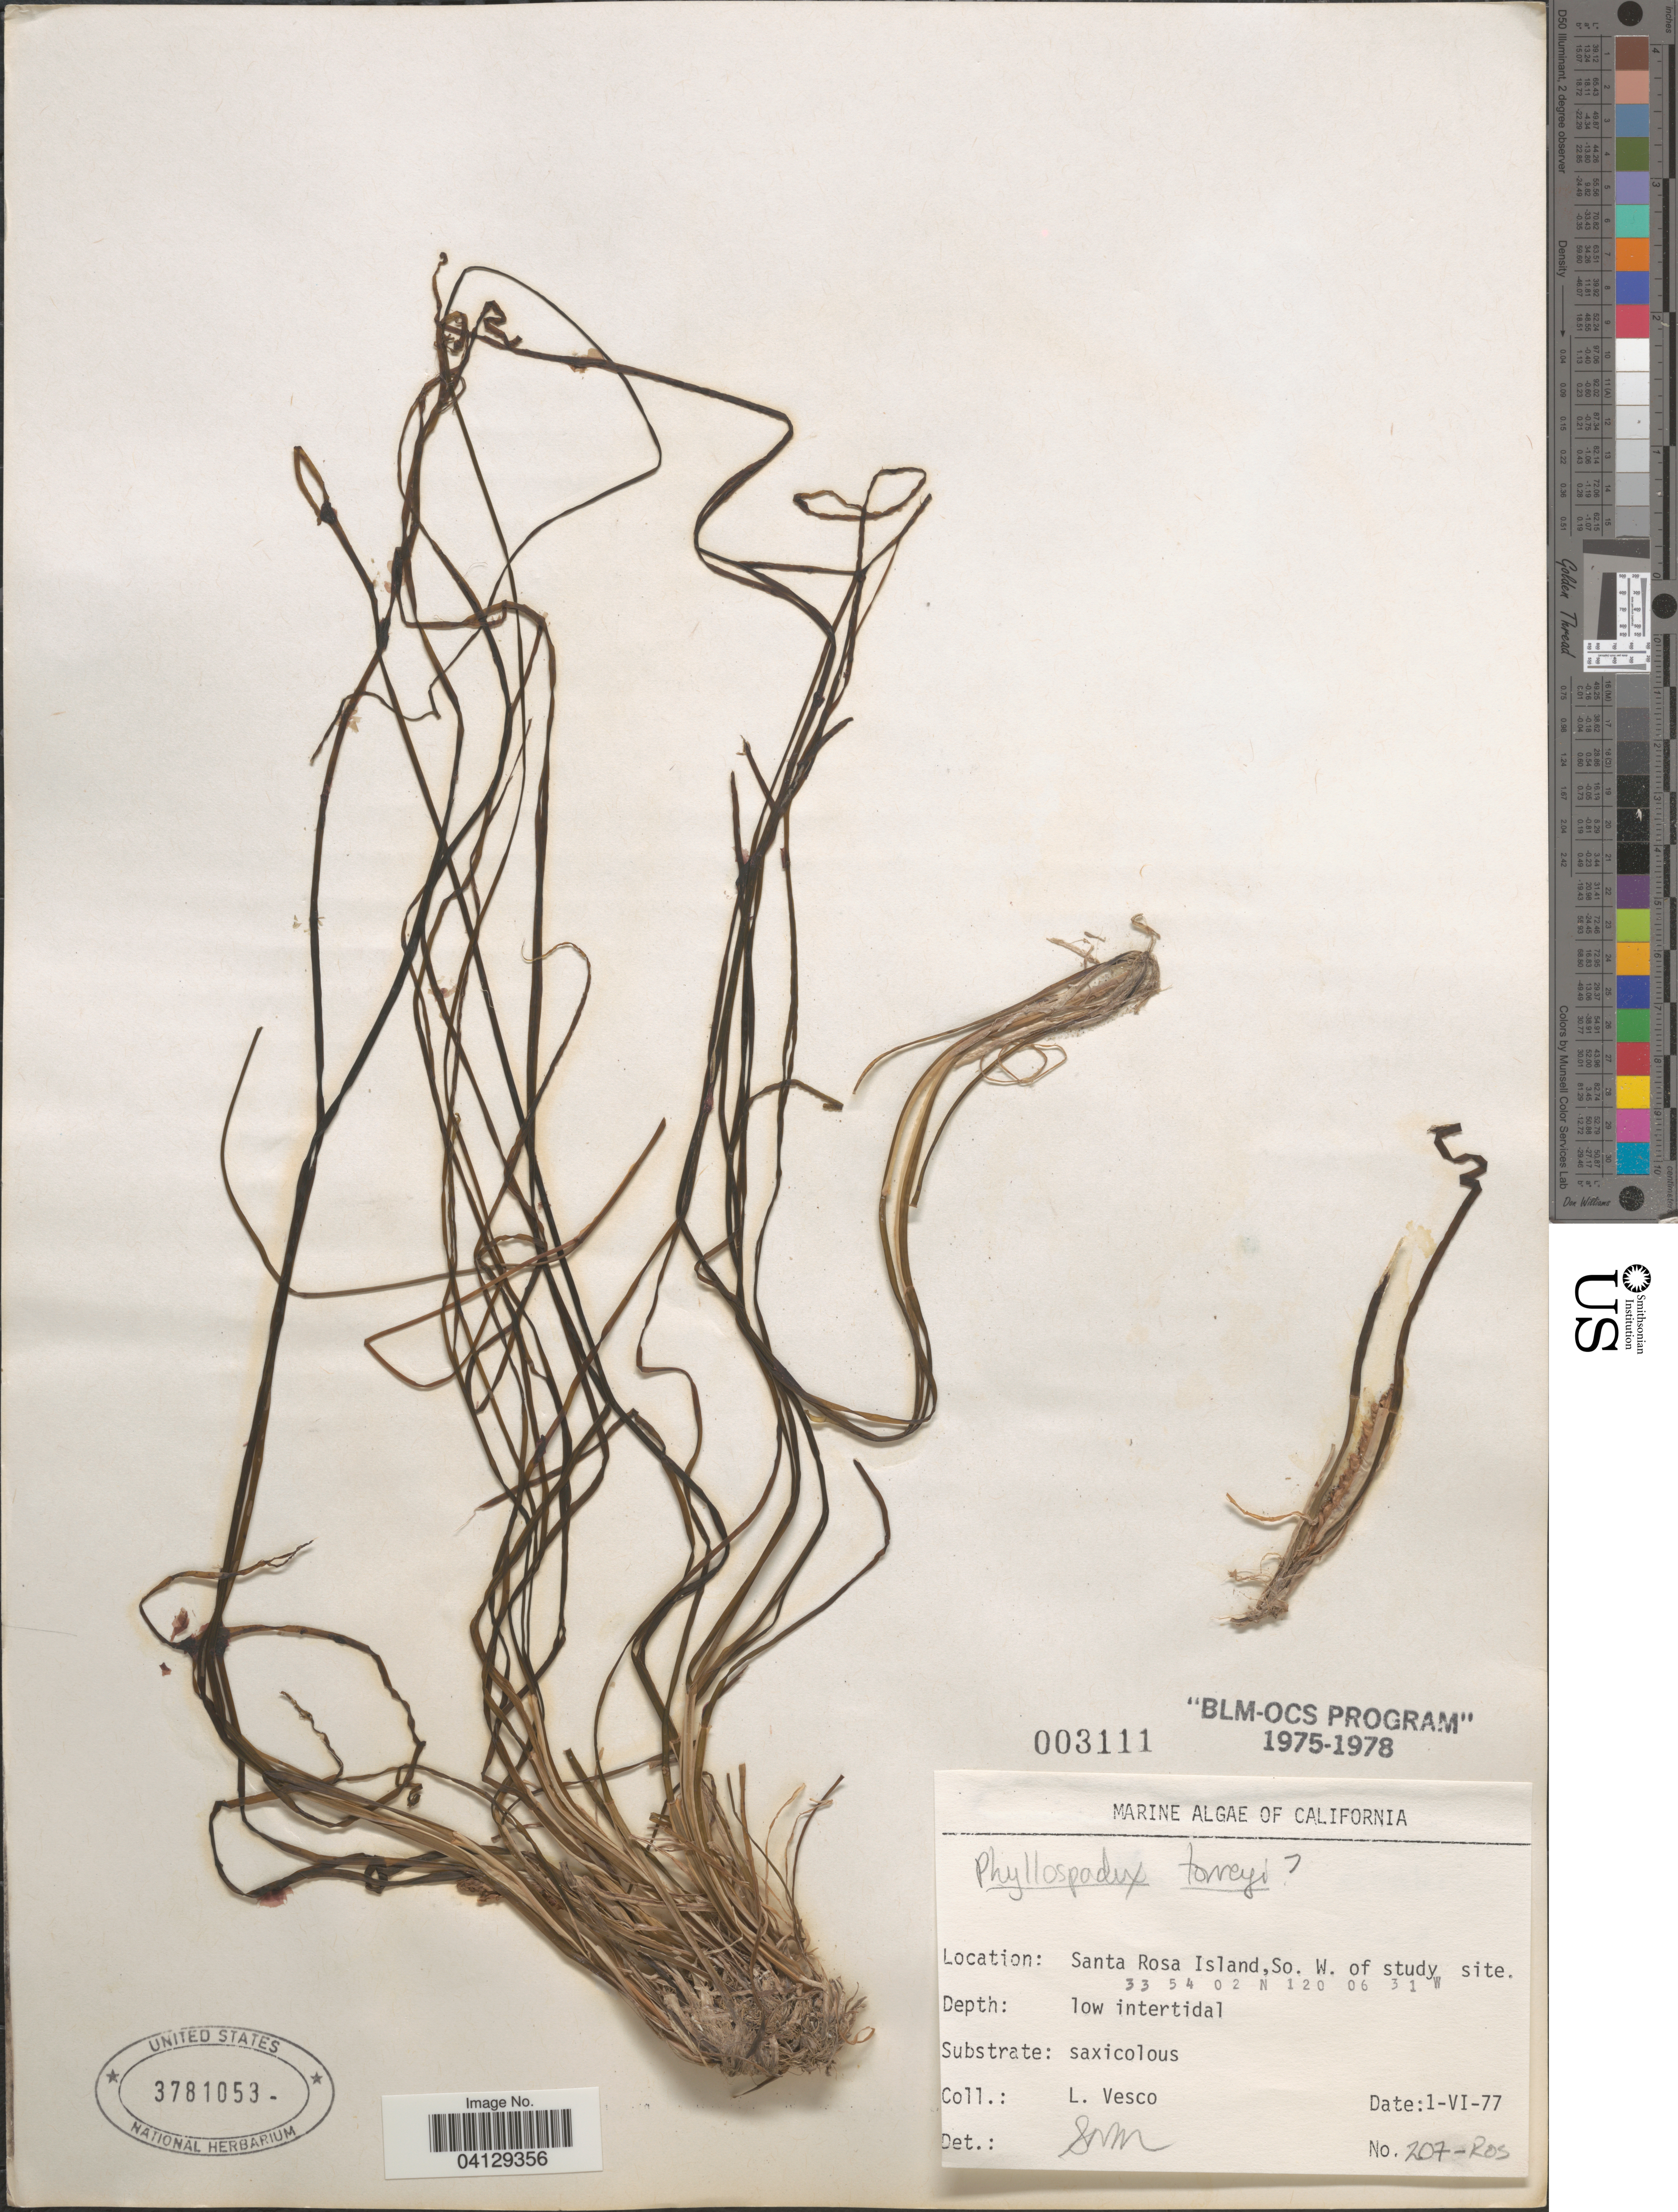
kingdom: Plantae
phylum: Tracheophyta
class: Liliopsida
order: Alismatales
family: Zosteraceae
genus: Phyllospadix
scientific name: Phyllospadix torreyi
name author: S. Watson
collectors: L. Vesco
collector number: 207-ROS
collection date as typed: Transcribed d/m/y: 1/6/77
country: United States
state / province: California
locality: Santa Rosa Island,So. W. of study site.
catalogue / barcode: US 3781053